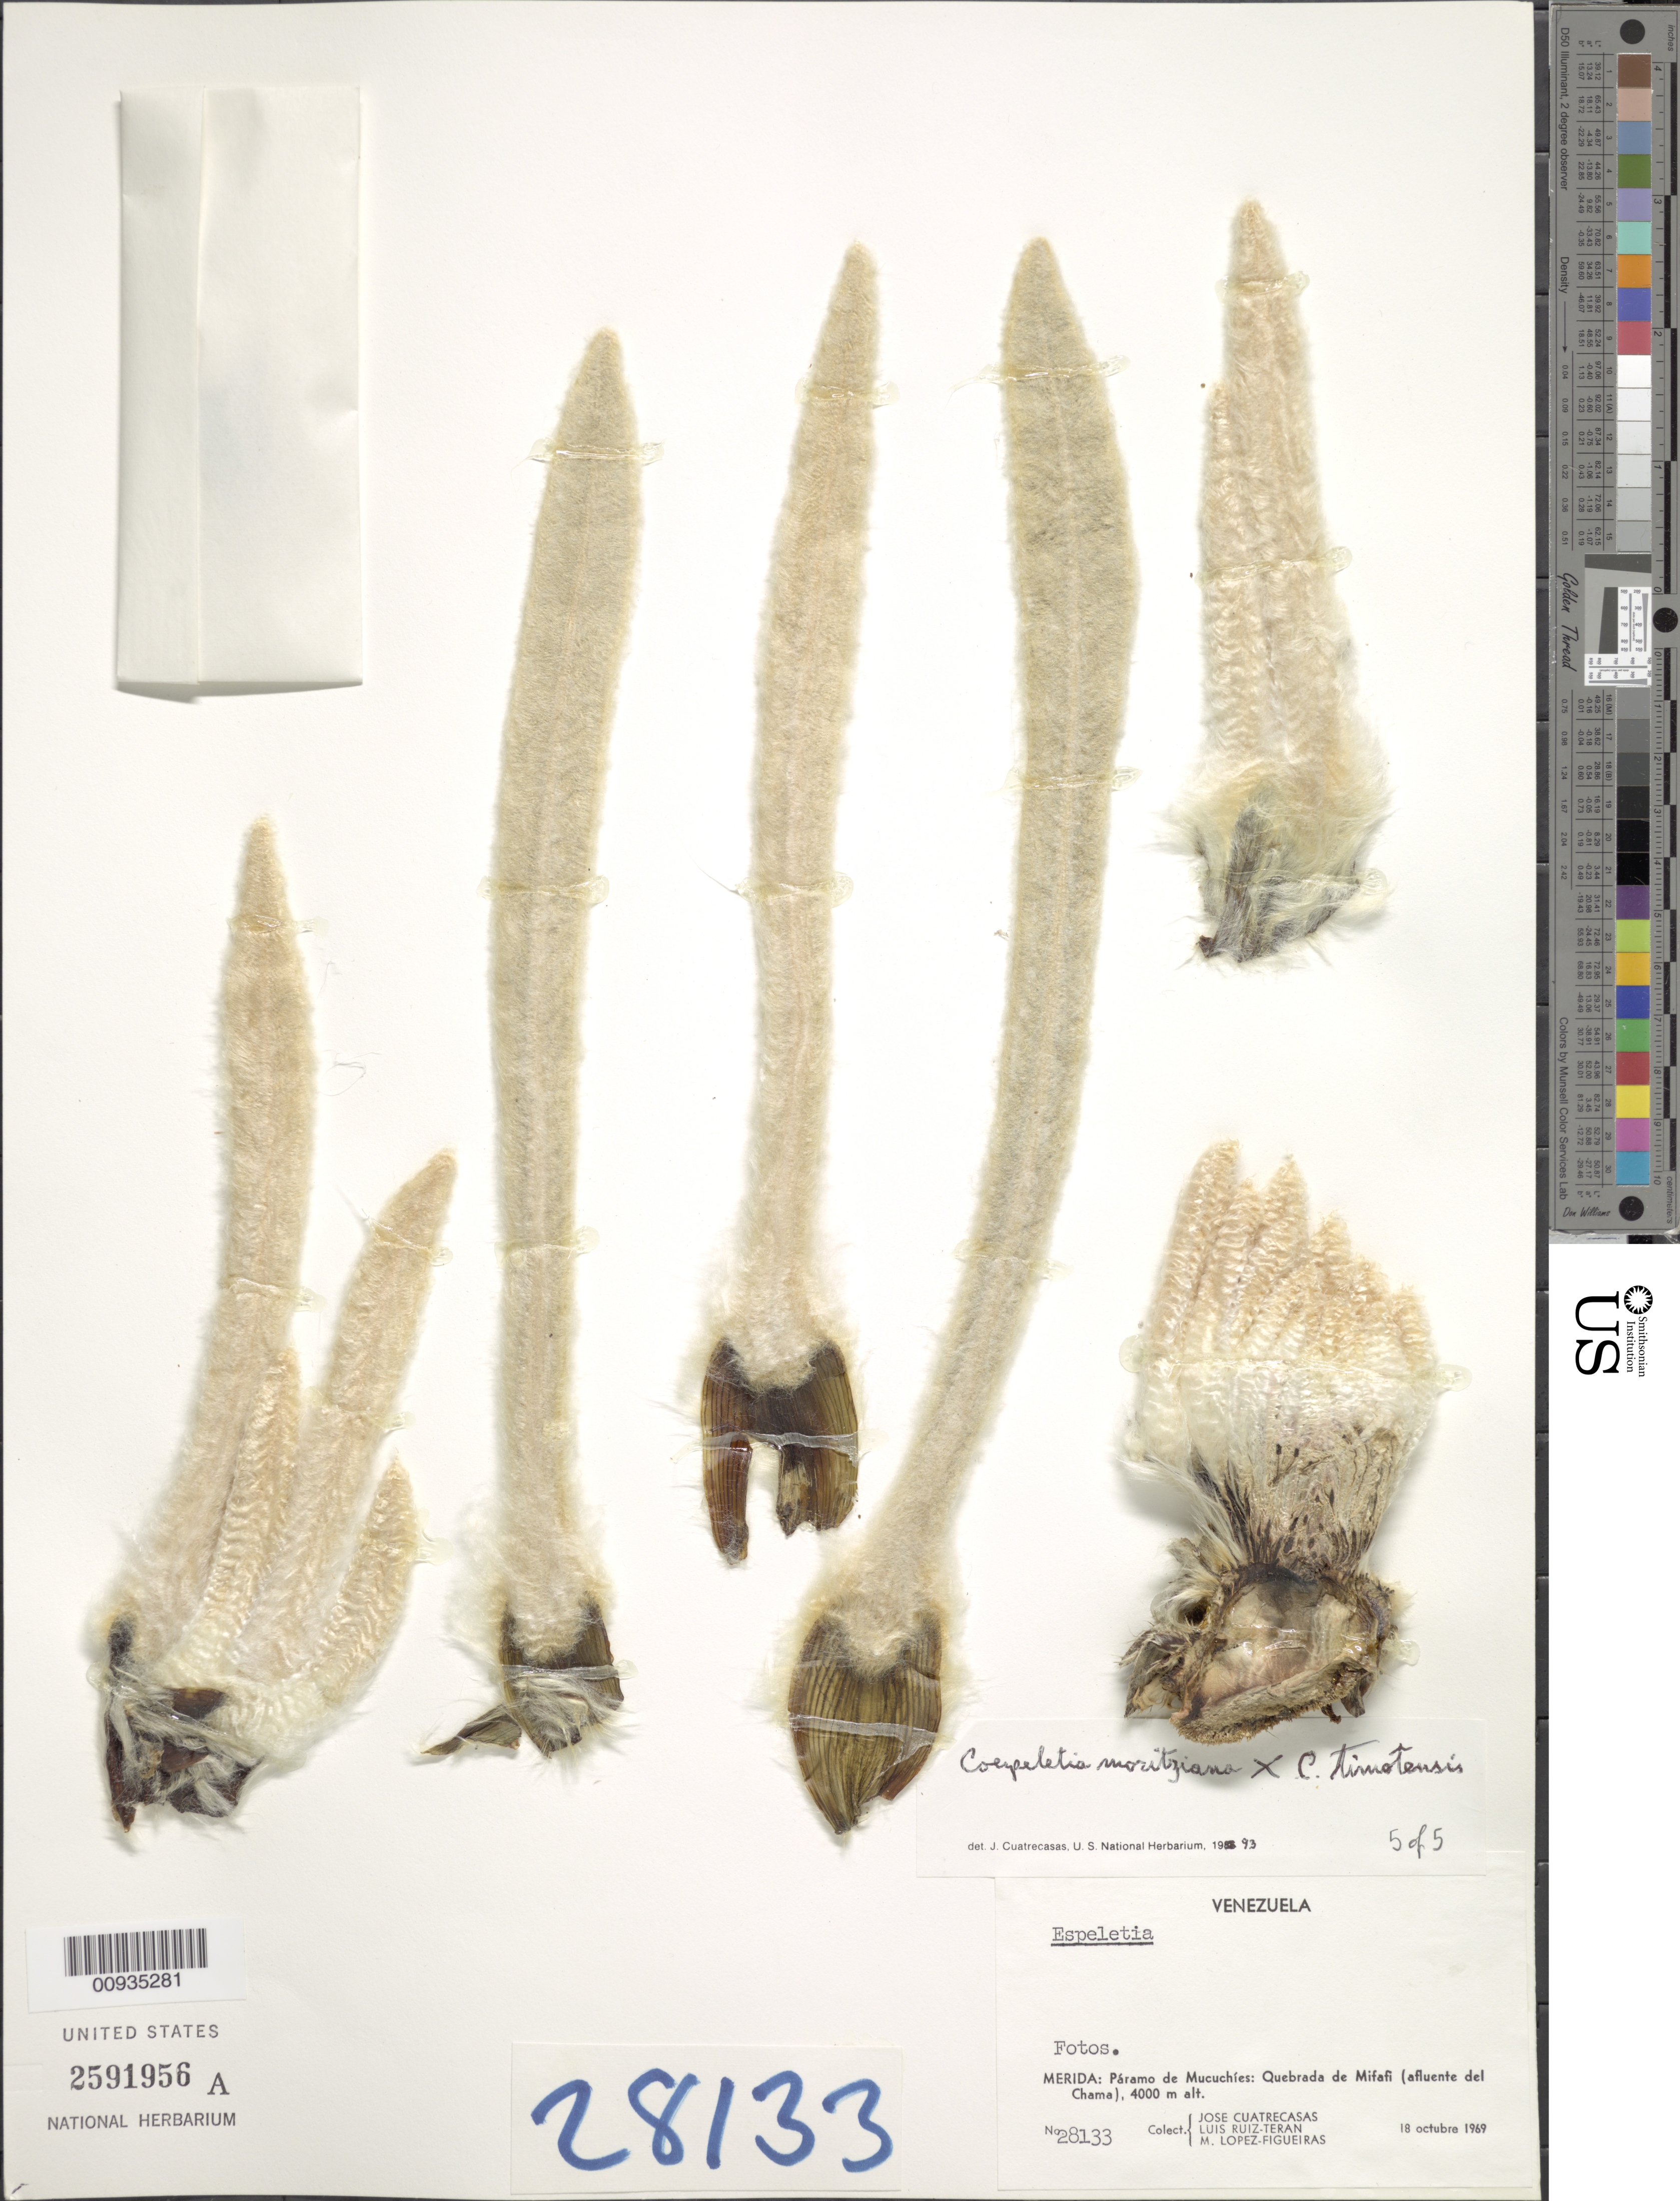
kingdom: Plantae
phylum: Tracheophyta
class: Magnoliopsida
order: Asterales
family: Asteraceae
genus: Coespeletia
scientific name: Coespeletia moritziana x C. timotensis (Cuatrec.) Cuatrec.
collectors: J. Cuatrecasas, L. E. Ruíz-Terán & M. López Figueiras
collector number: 28133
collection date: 1969-10-18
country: Venezuela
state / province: Mérida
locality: Páramo de Mucuchíes. Quebrada de Mifafi (afluente del Chama).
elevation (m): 4000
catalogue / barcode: US 2591956A